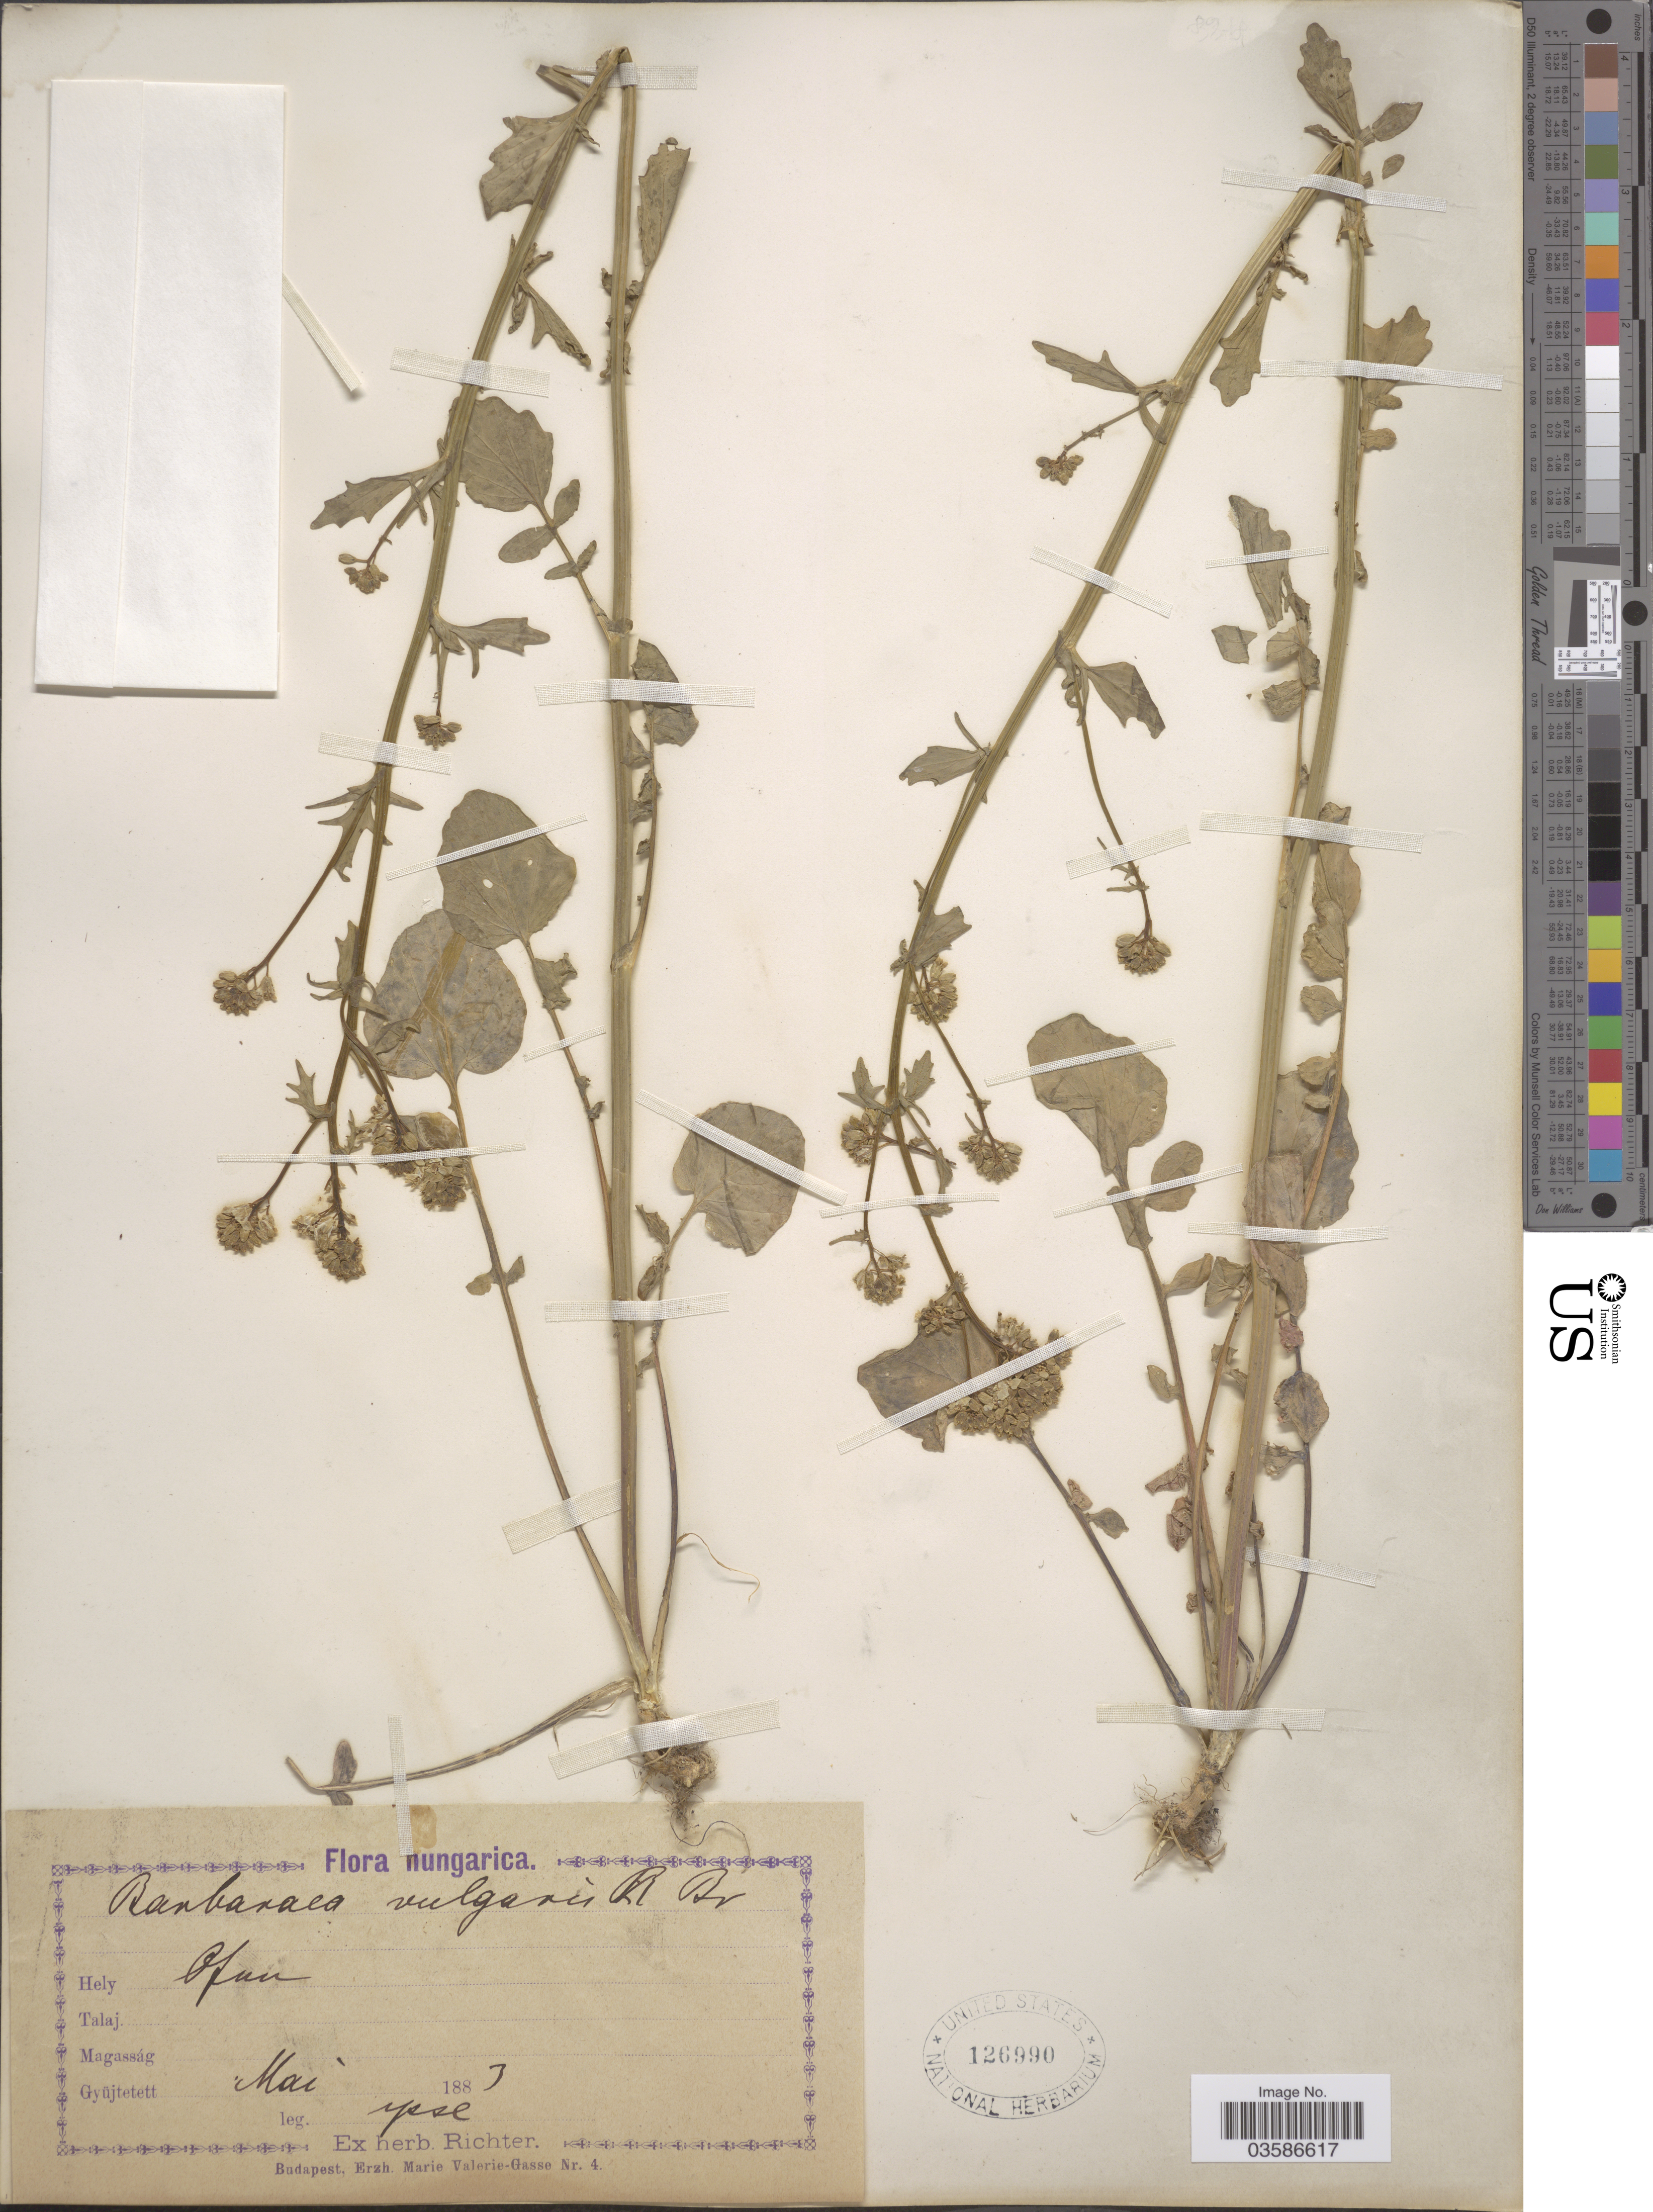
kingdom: Plantae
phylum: Tracheophyta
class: Magnoliopsida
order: Brassicales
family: Brassicaceae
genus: Barbarea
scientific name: Barbarea vulgaris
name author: W.T. Aiton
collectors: -- Richter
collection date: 1883-05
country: Hungary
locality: Ofan.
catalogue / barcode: US 126990